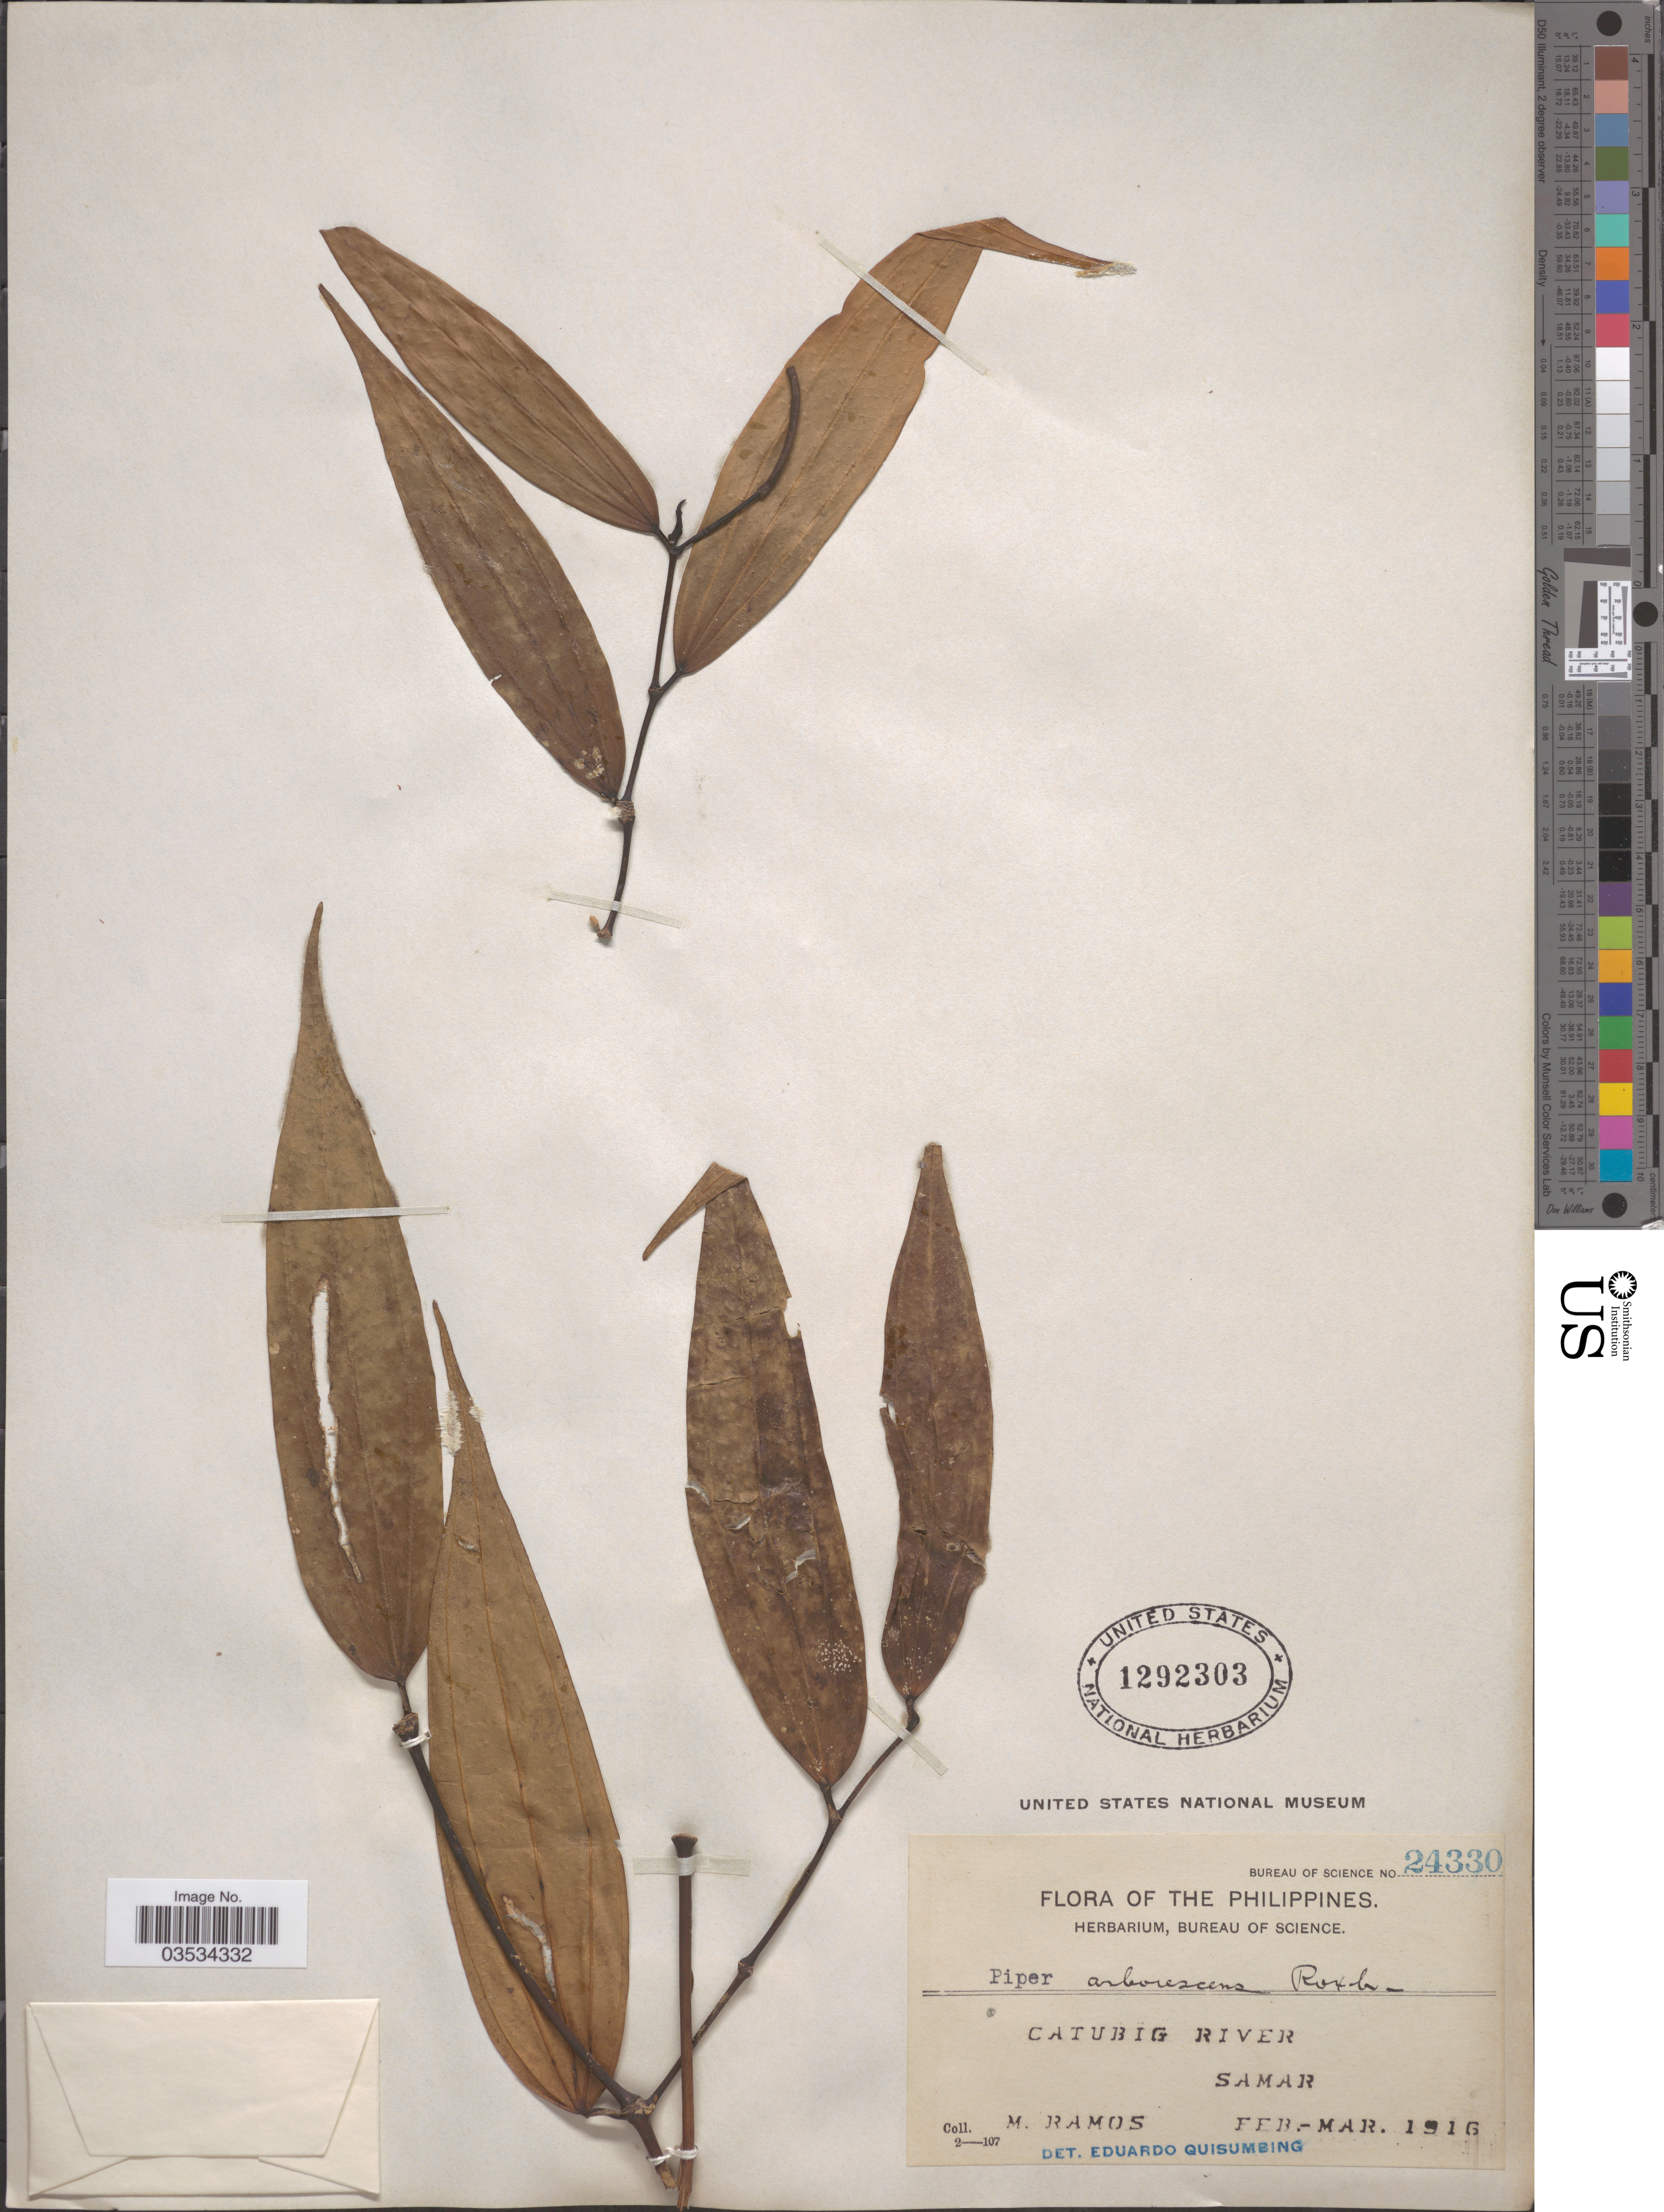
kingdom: Plantae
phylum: Tracheophyta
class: Magnoliopsida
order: Piperales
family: Piperaceae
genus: Piper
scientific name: Piper arborescens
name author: Roxb.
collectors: M. Ramos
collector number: Bureau of Science 24330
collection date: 1916-02/1916-03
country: Philippines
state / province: Eastern Visayas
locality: Catubig River. Samar.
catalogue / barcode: US 1292303